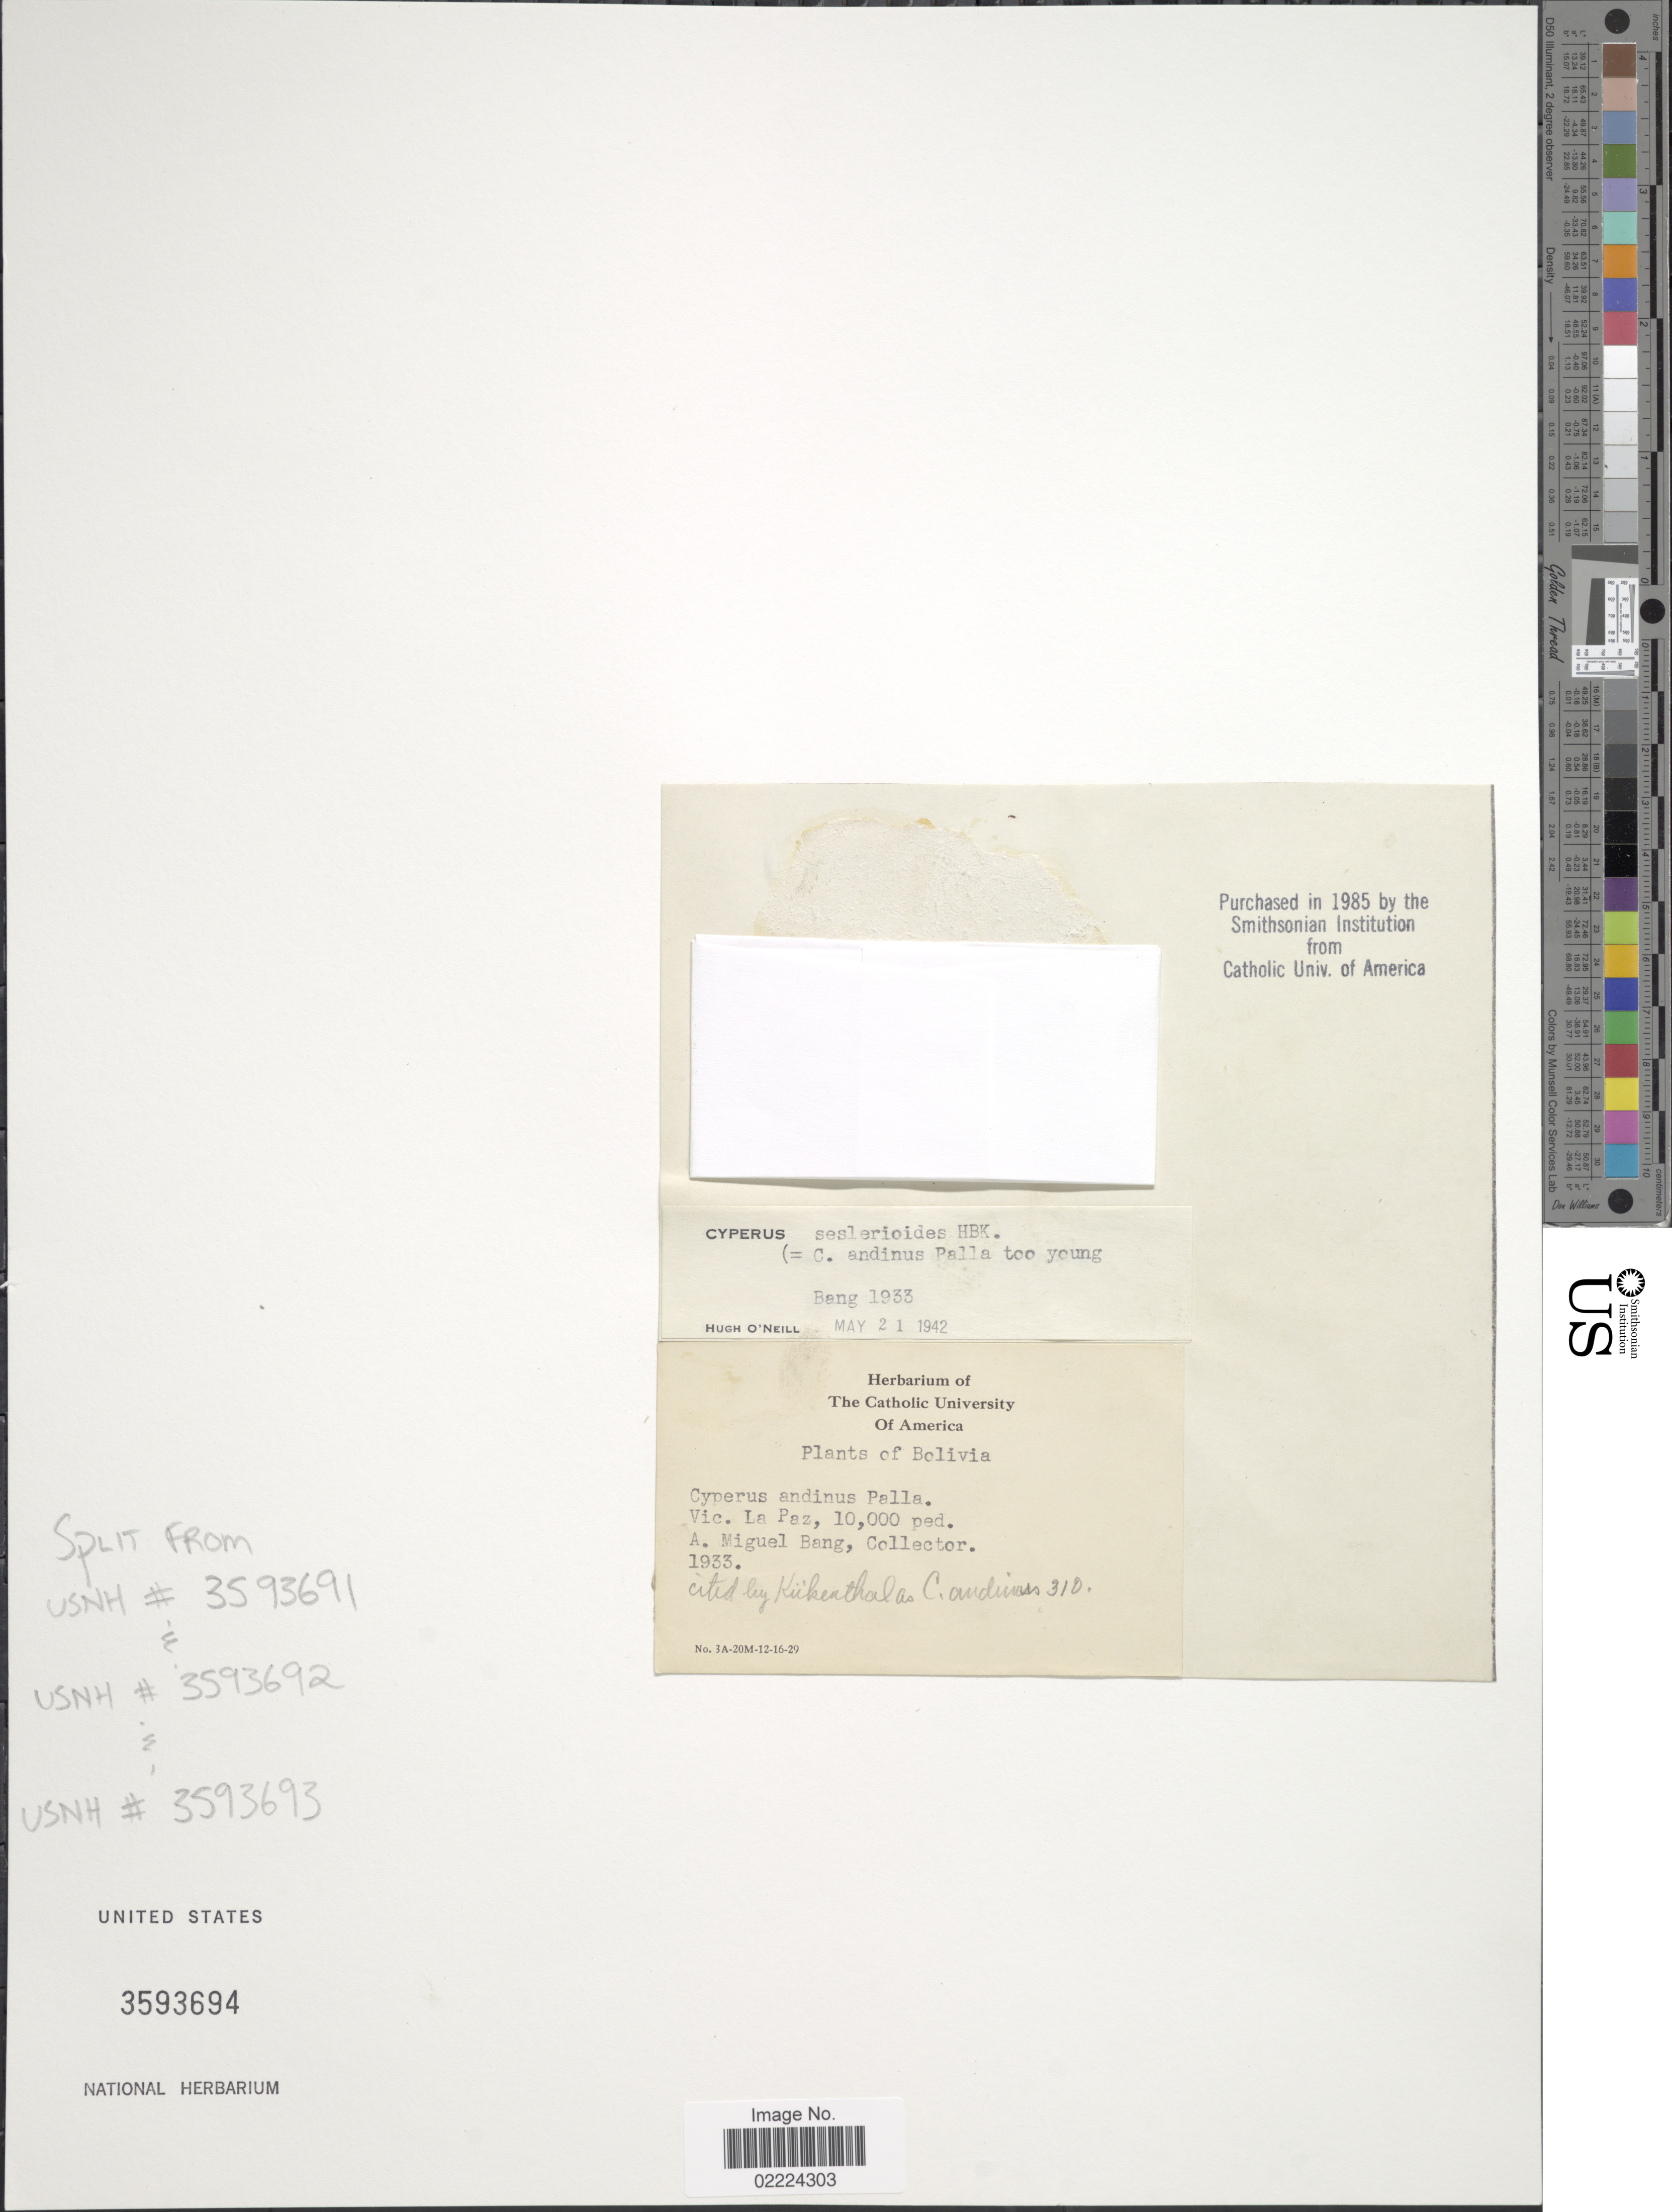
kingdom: Plantae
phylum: Tracheophyta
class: Liliopsida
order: Poales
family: Cyperaceae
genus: Cyperus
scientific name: Cyperus seslerioides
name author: Kunth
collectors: M. Bang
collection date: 1933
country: Bolivia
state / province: La Paz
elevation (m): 3048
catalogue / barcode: US 3593694